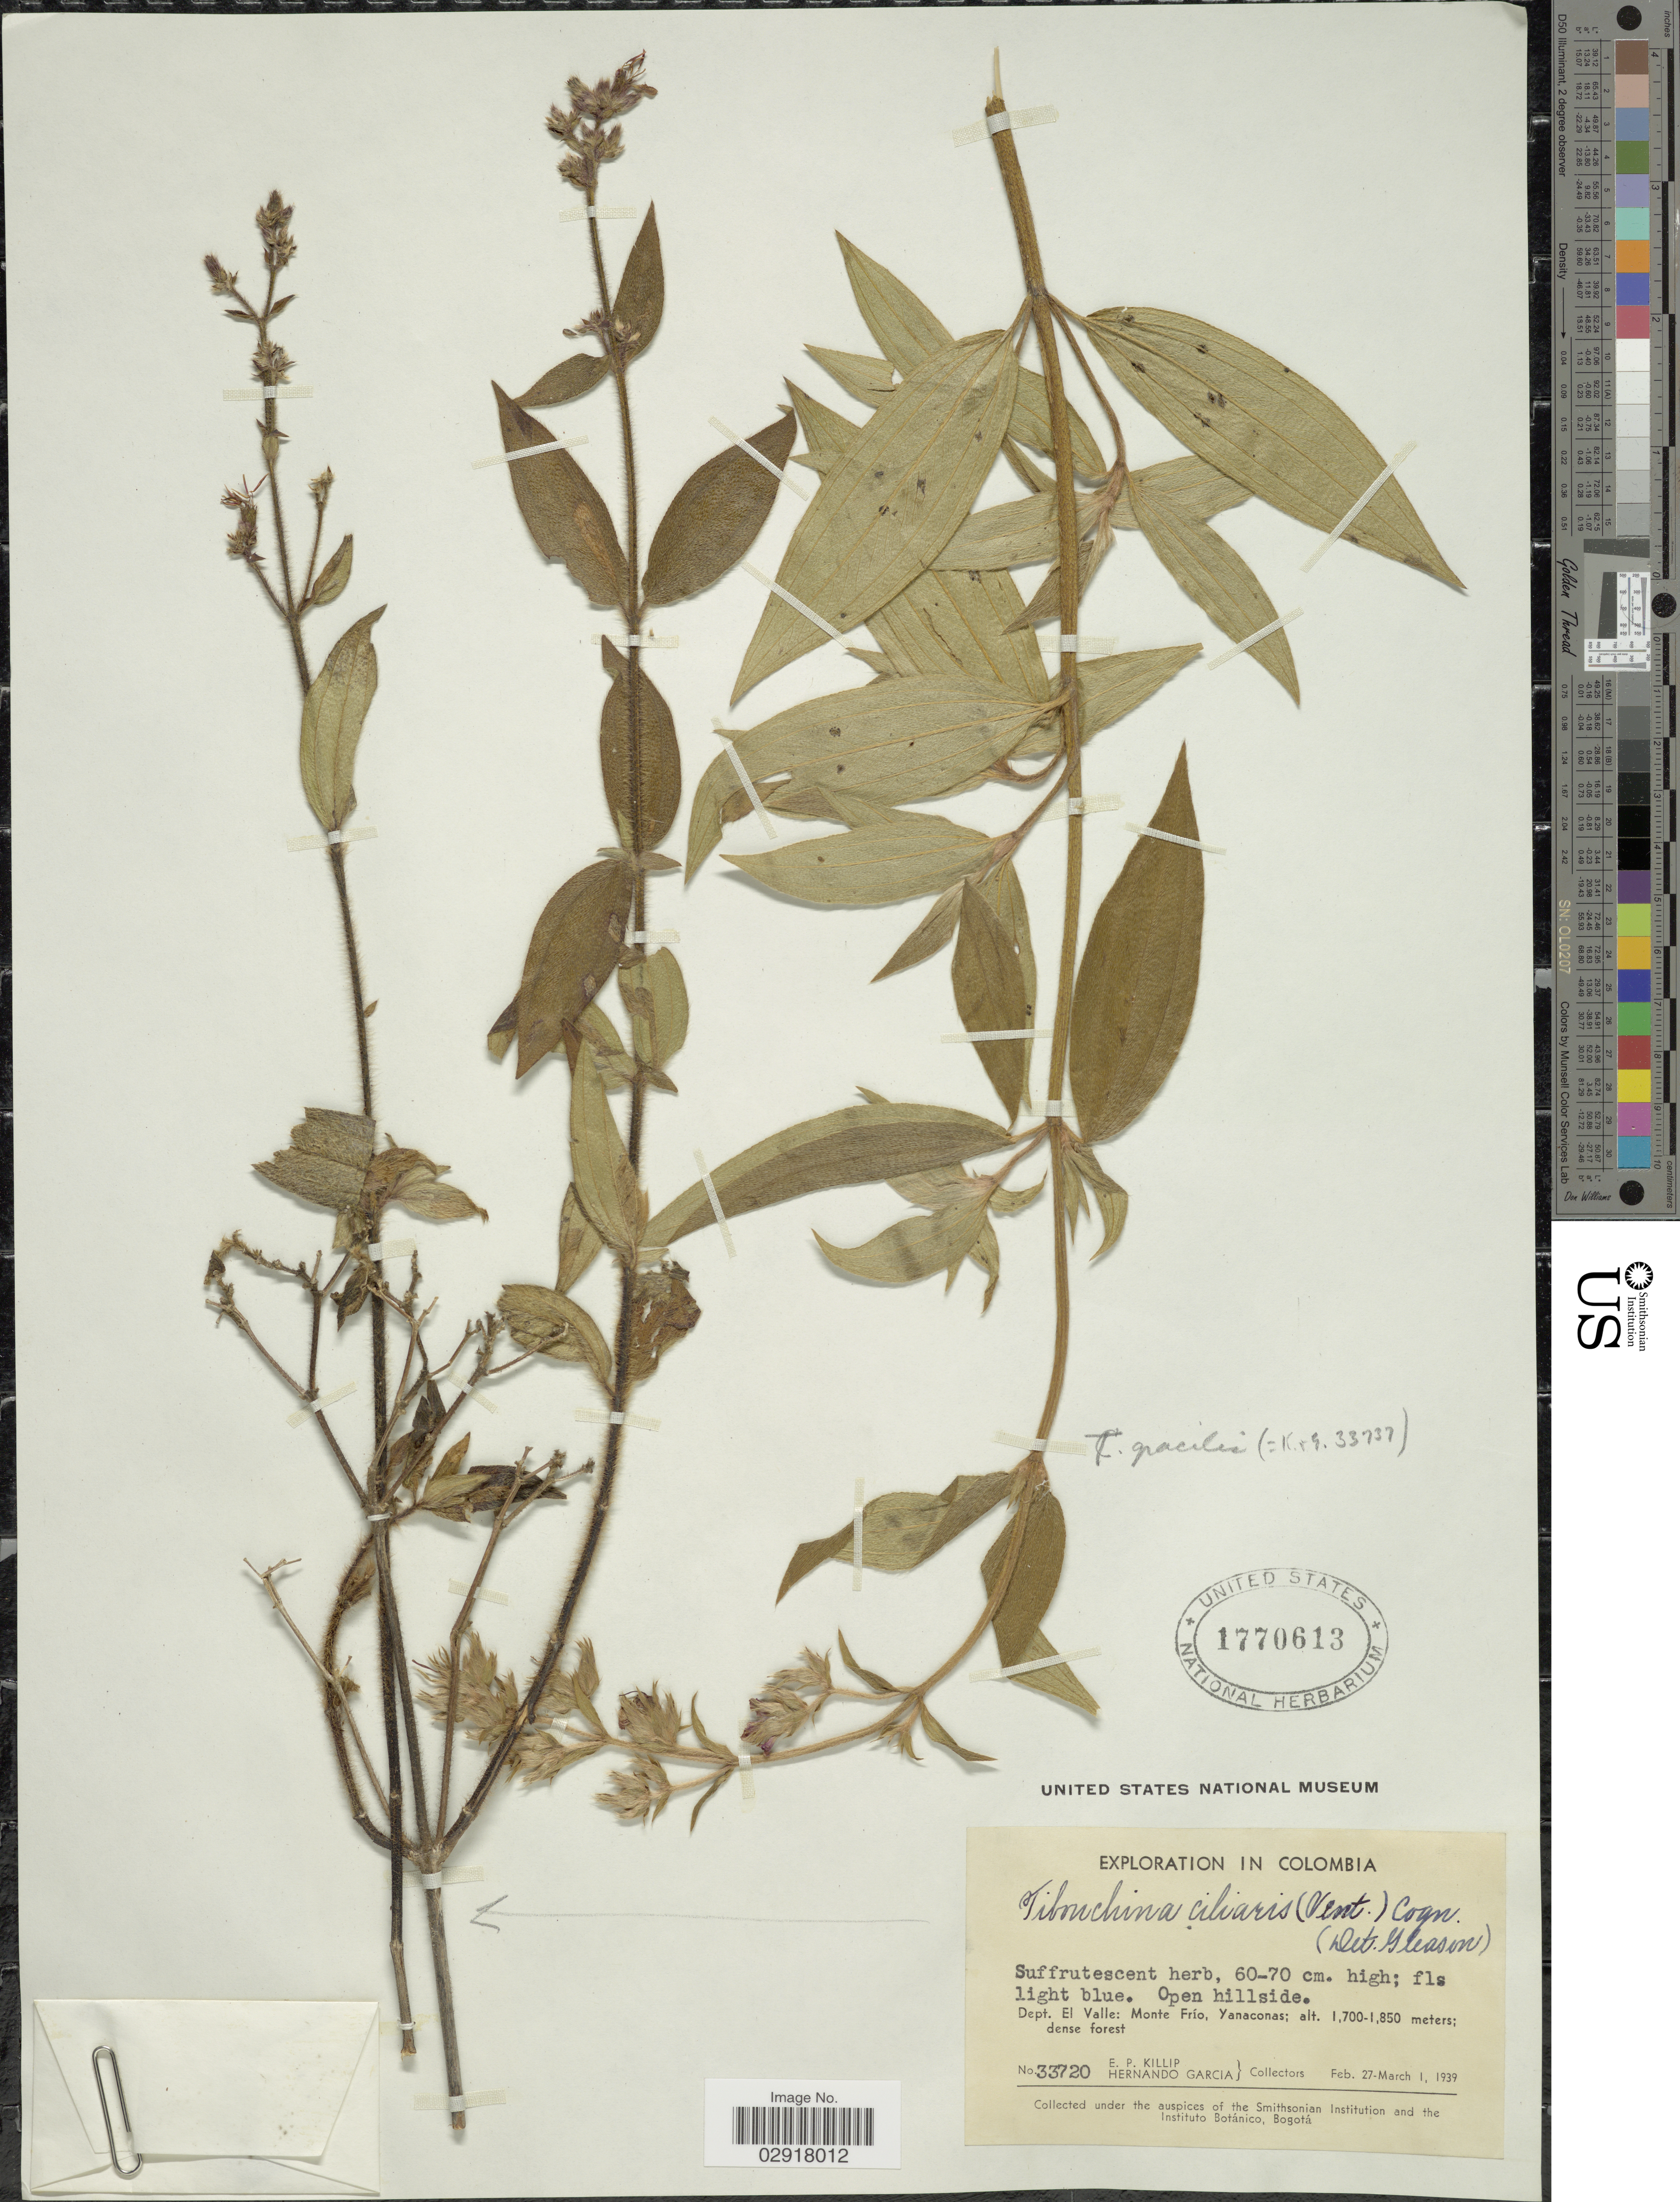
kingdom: Plantae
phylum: Tracheophyta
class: Magnoliopsida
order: Myrtales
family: Melastomataceae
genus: Chaetogastra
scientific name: Chaetogastra gracilis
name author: (Bonpl.) DC.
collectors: E. P. Killip & H. Garcia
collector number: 33720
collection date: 1939-02-27/1939-03-01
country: Colombia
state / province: Valle del Cauca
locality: Dept. El Valle: Monte Frío, Yanaconas.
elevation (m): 1700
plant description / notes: mixed collection with Chaetogastra ciliaris (Vent.) DC. (letter A)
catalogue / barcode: US 1770613